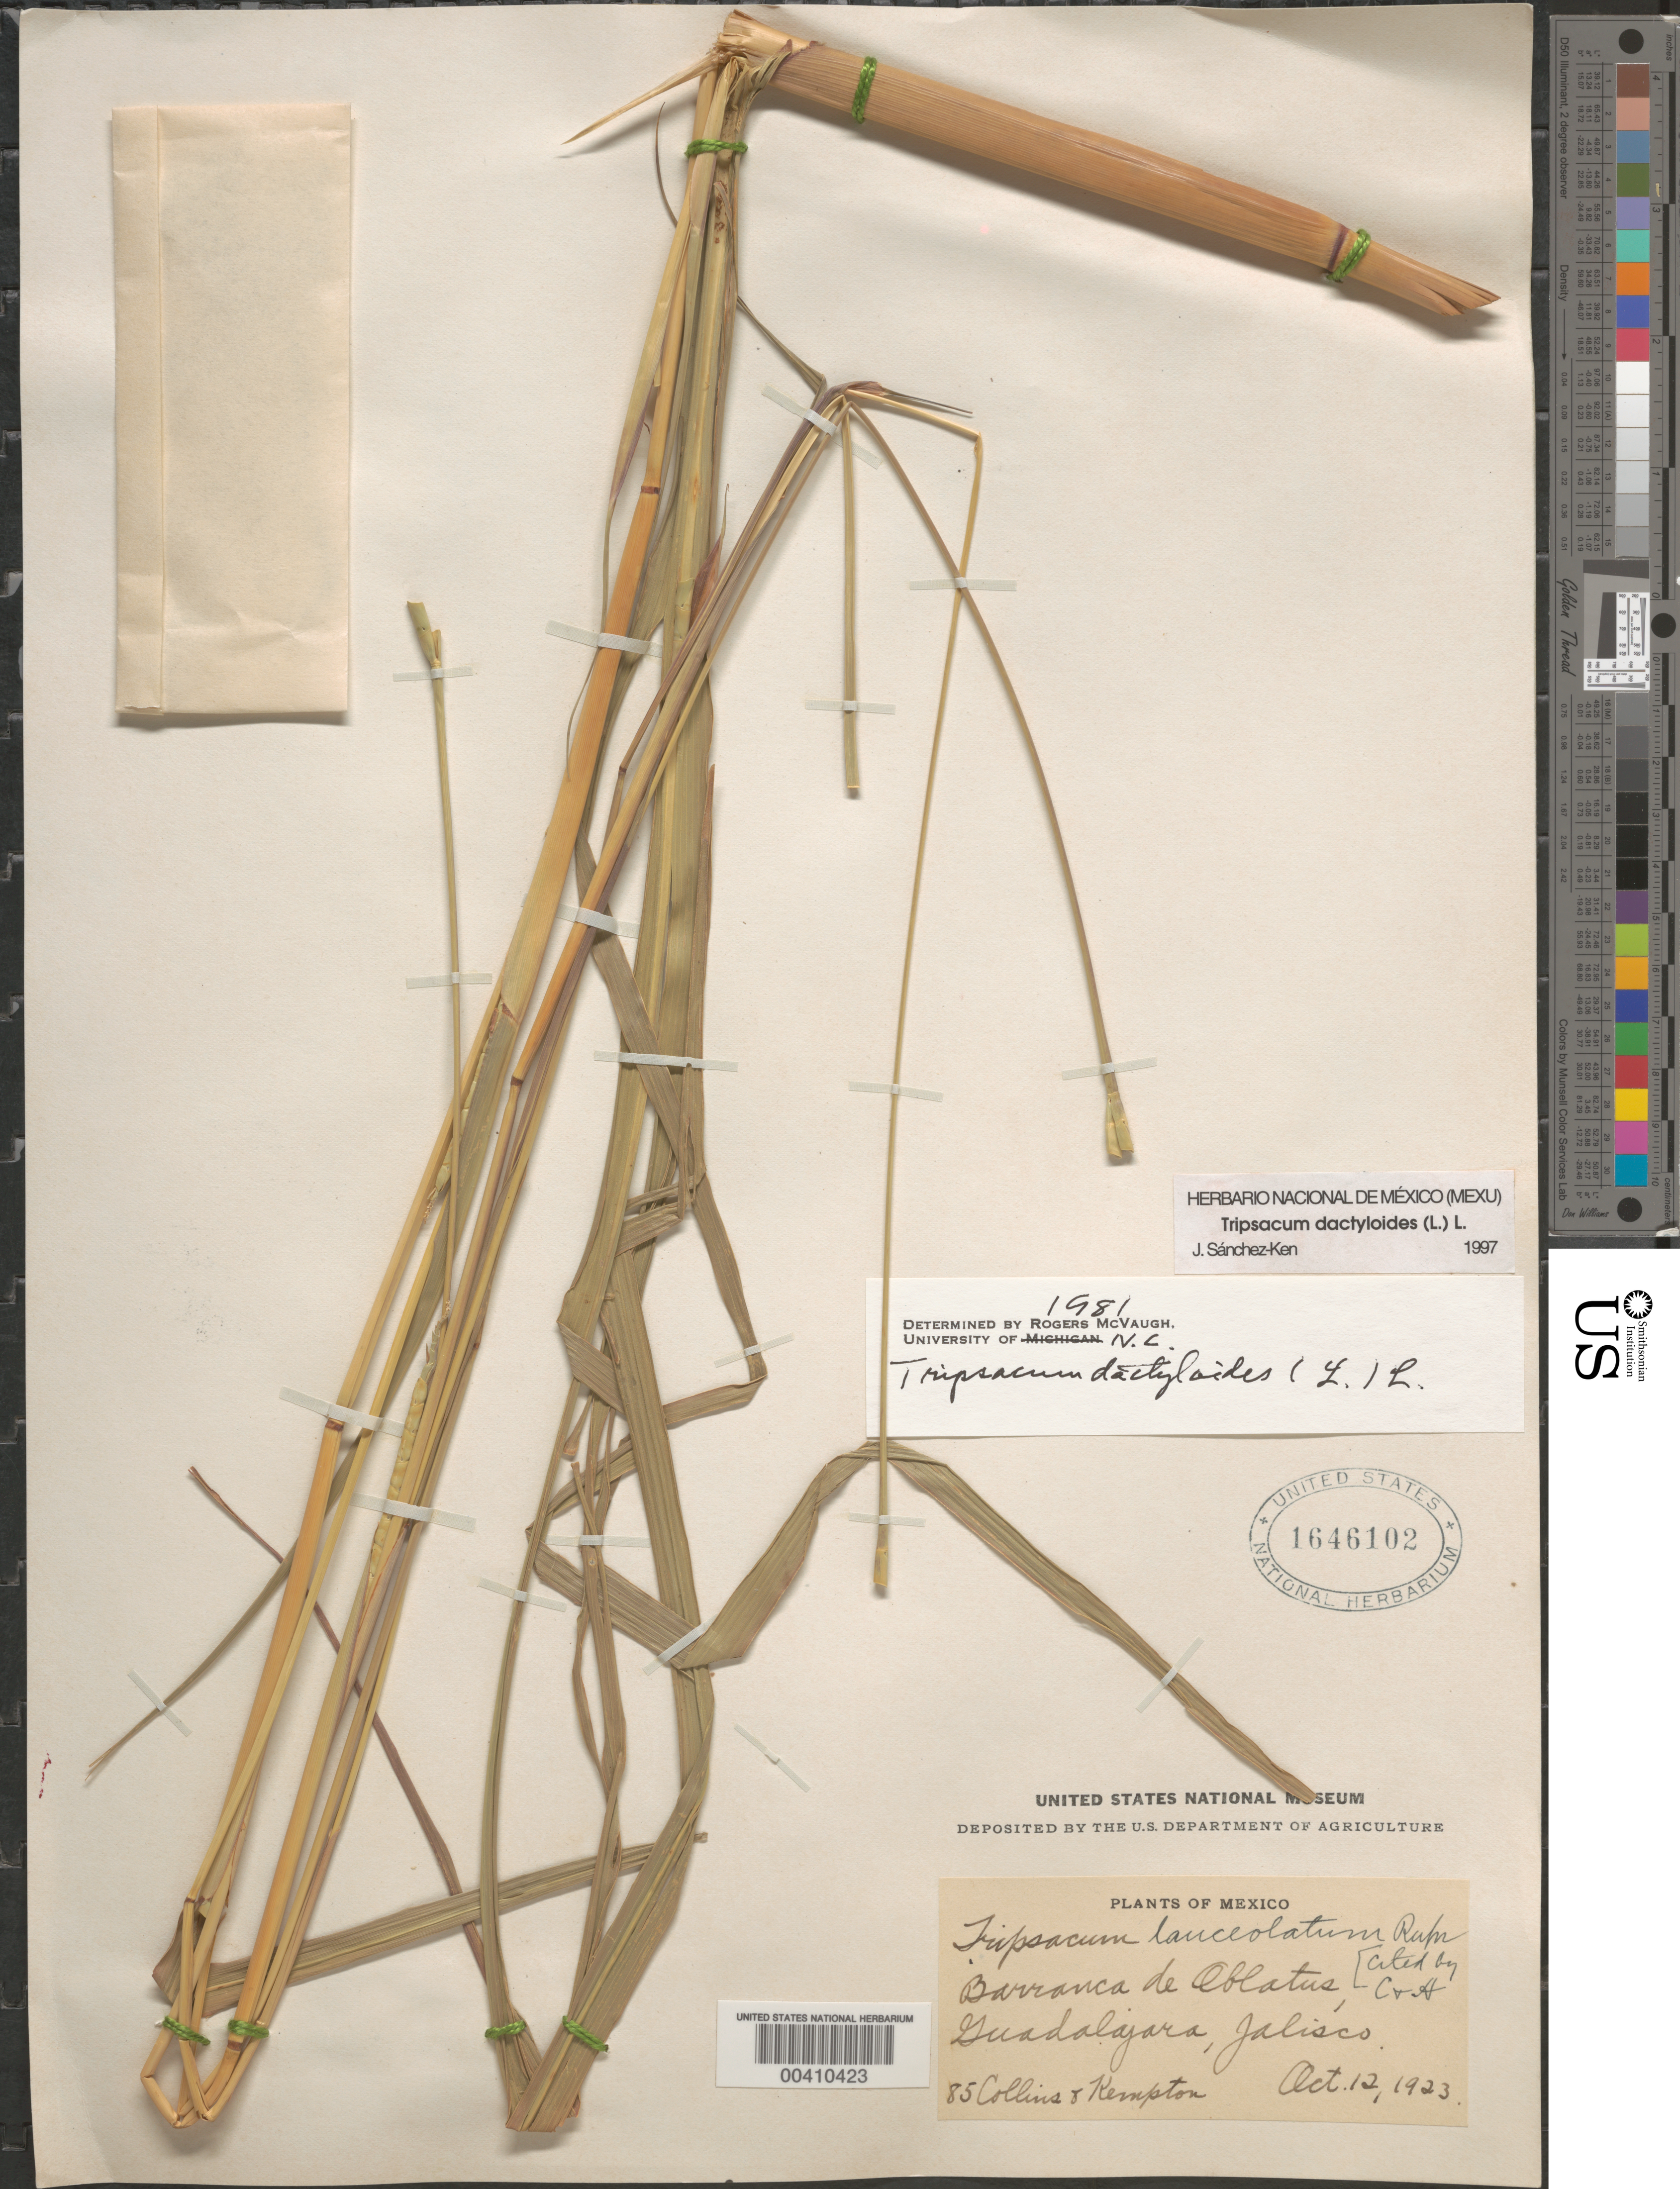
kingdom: Plantae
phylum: Tracheophyta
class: Liliopsida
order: Poales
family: Poaceae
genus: Tripsacum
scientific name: Tripsacum dactyloides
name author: (L.) L.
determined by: McVaugh, R.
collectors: G. N. Collins & J. H. Kempton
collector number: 85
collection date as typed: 12 Oct 1923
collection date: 1923-10-12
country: Mexico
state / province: Jalisco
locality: Barranca de Oblatos, Guadalajara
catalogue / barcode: US 1646102